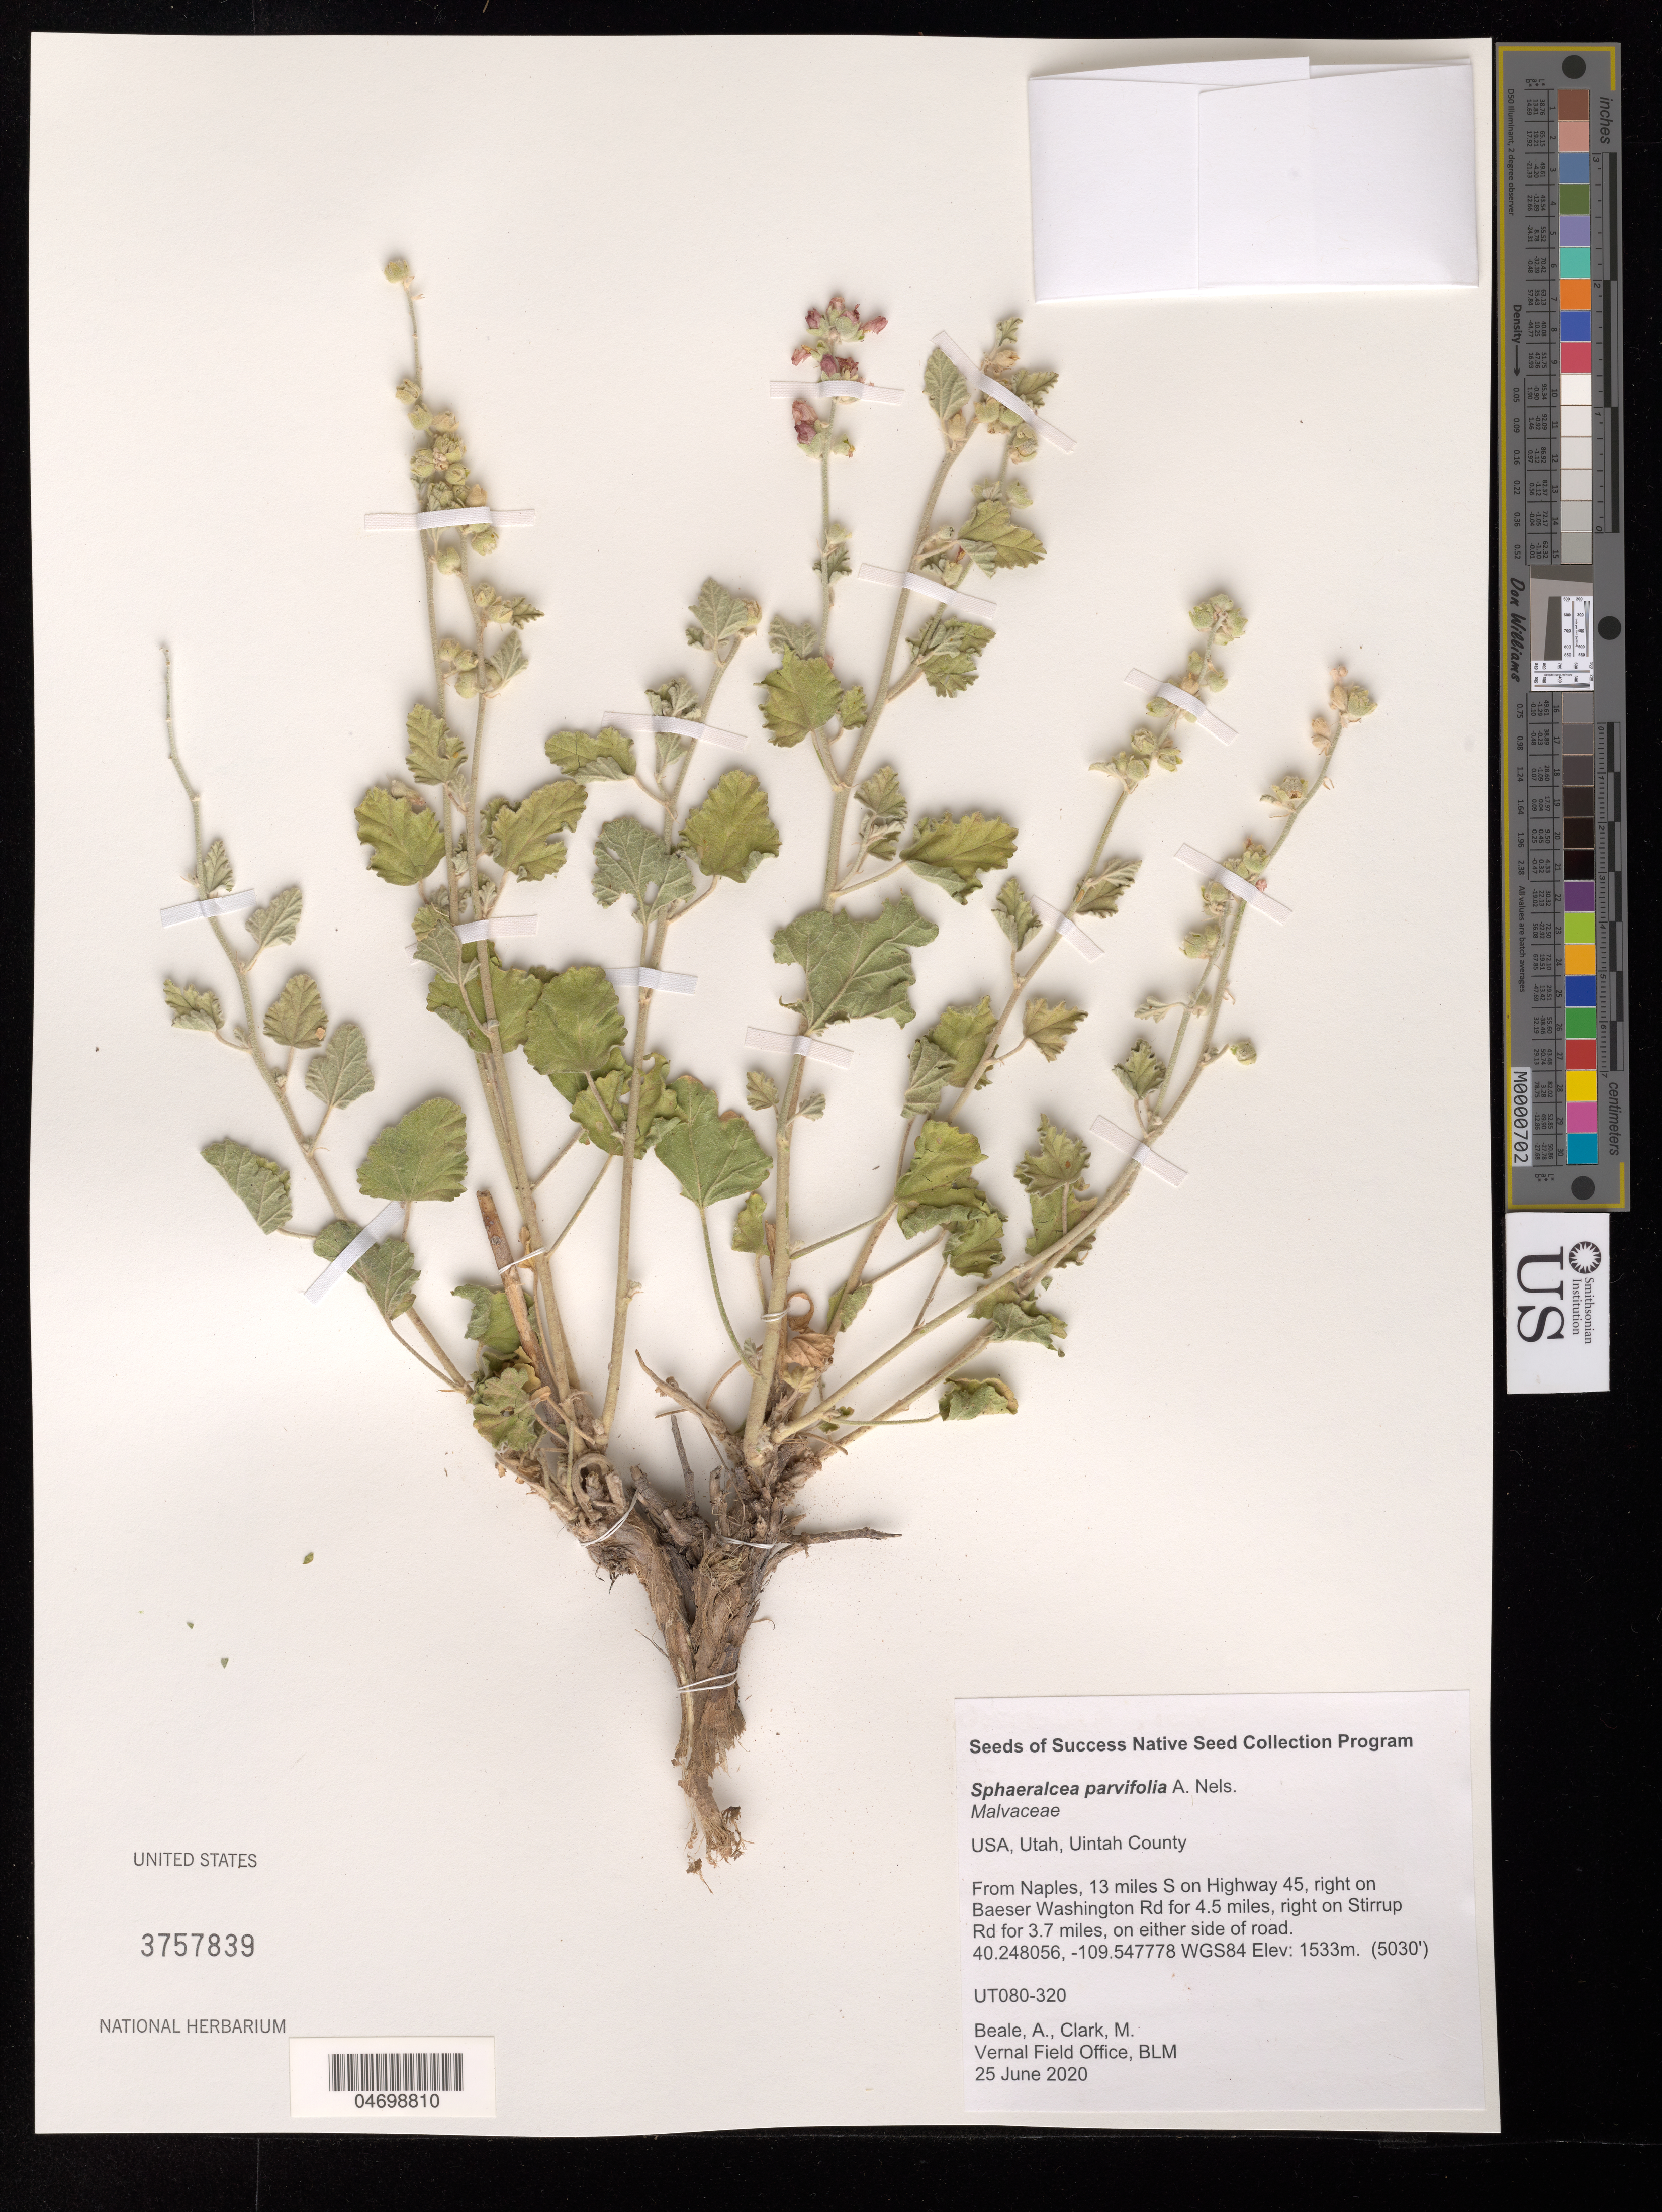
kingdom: Plantae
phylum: Tracheophyta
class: Magnoliopsida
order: Malvales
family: Malvaceae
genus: Sphaeralcea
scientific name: Sphaeralcea parvifolia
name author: A. Nelson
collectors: A. Beale & M. Clark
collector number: UT080-320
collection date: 2020-06-25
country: United States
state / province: Utah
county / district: Uintah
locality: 3.7 mi. on Stirrup Rd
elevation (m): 1533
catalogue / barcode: US 3757839